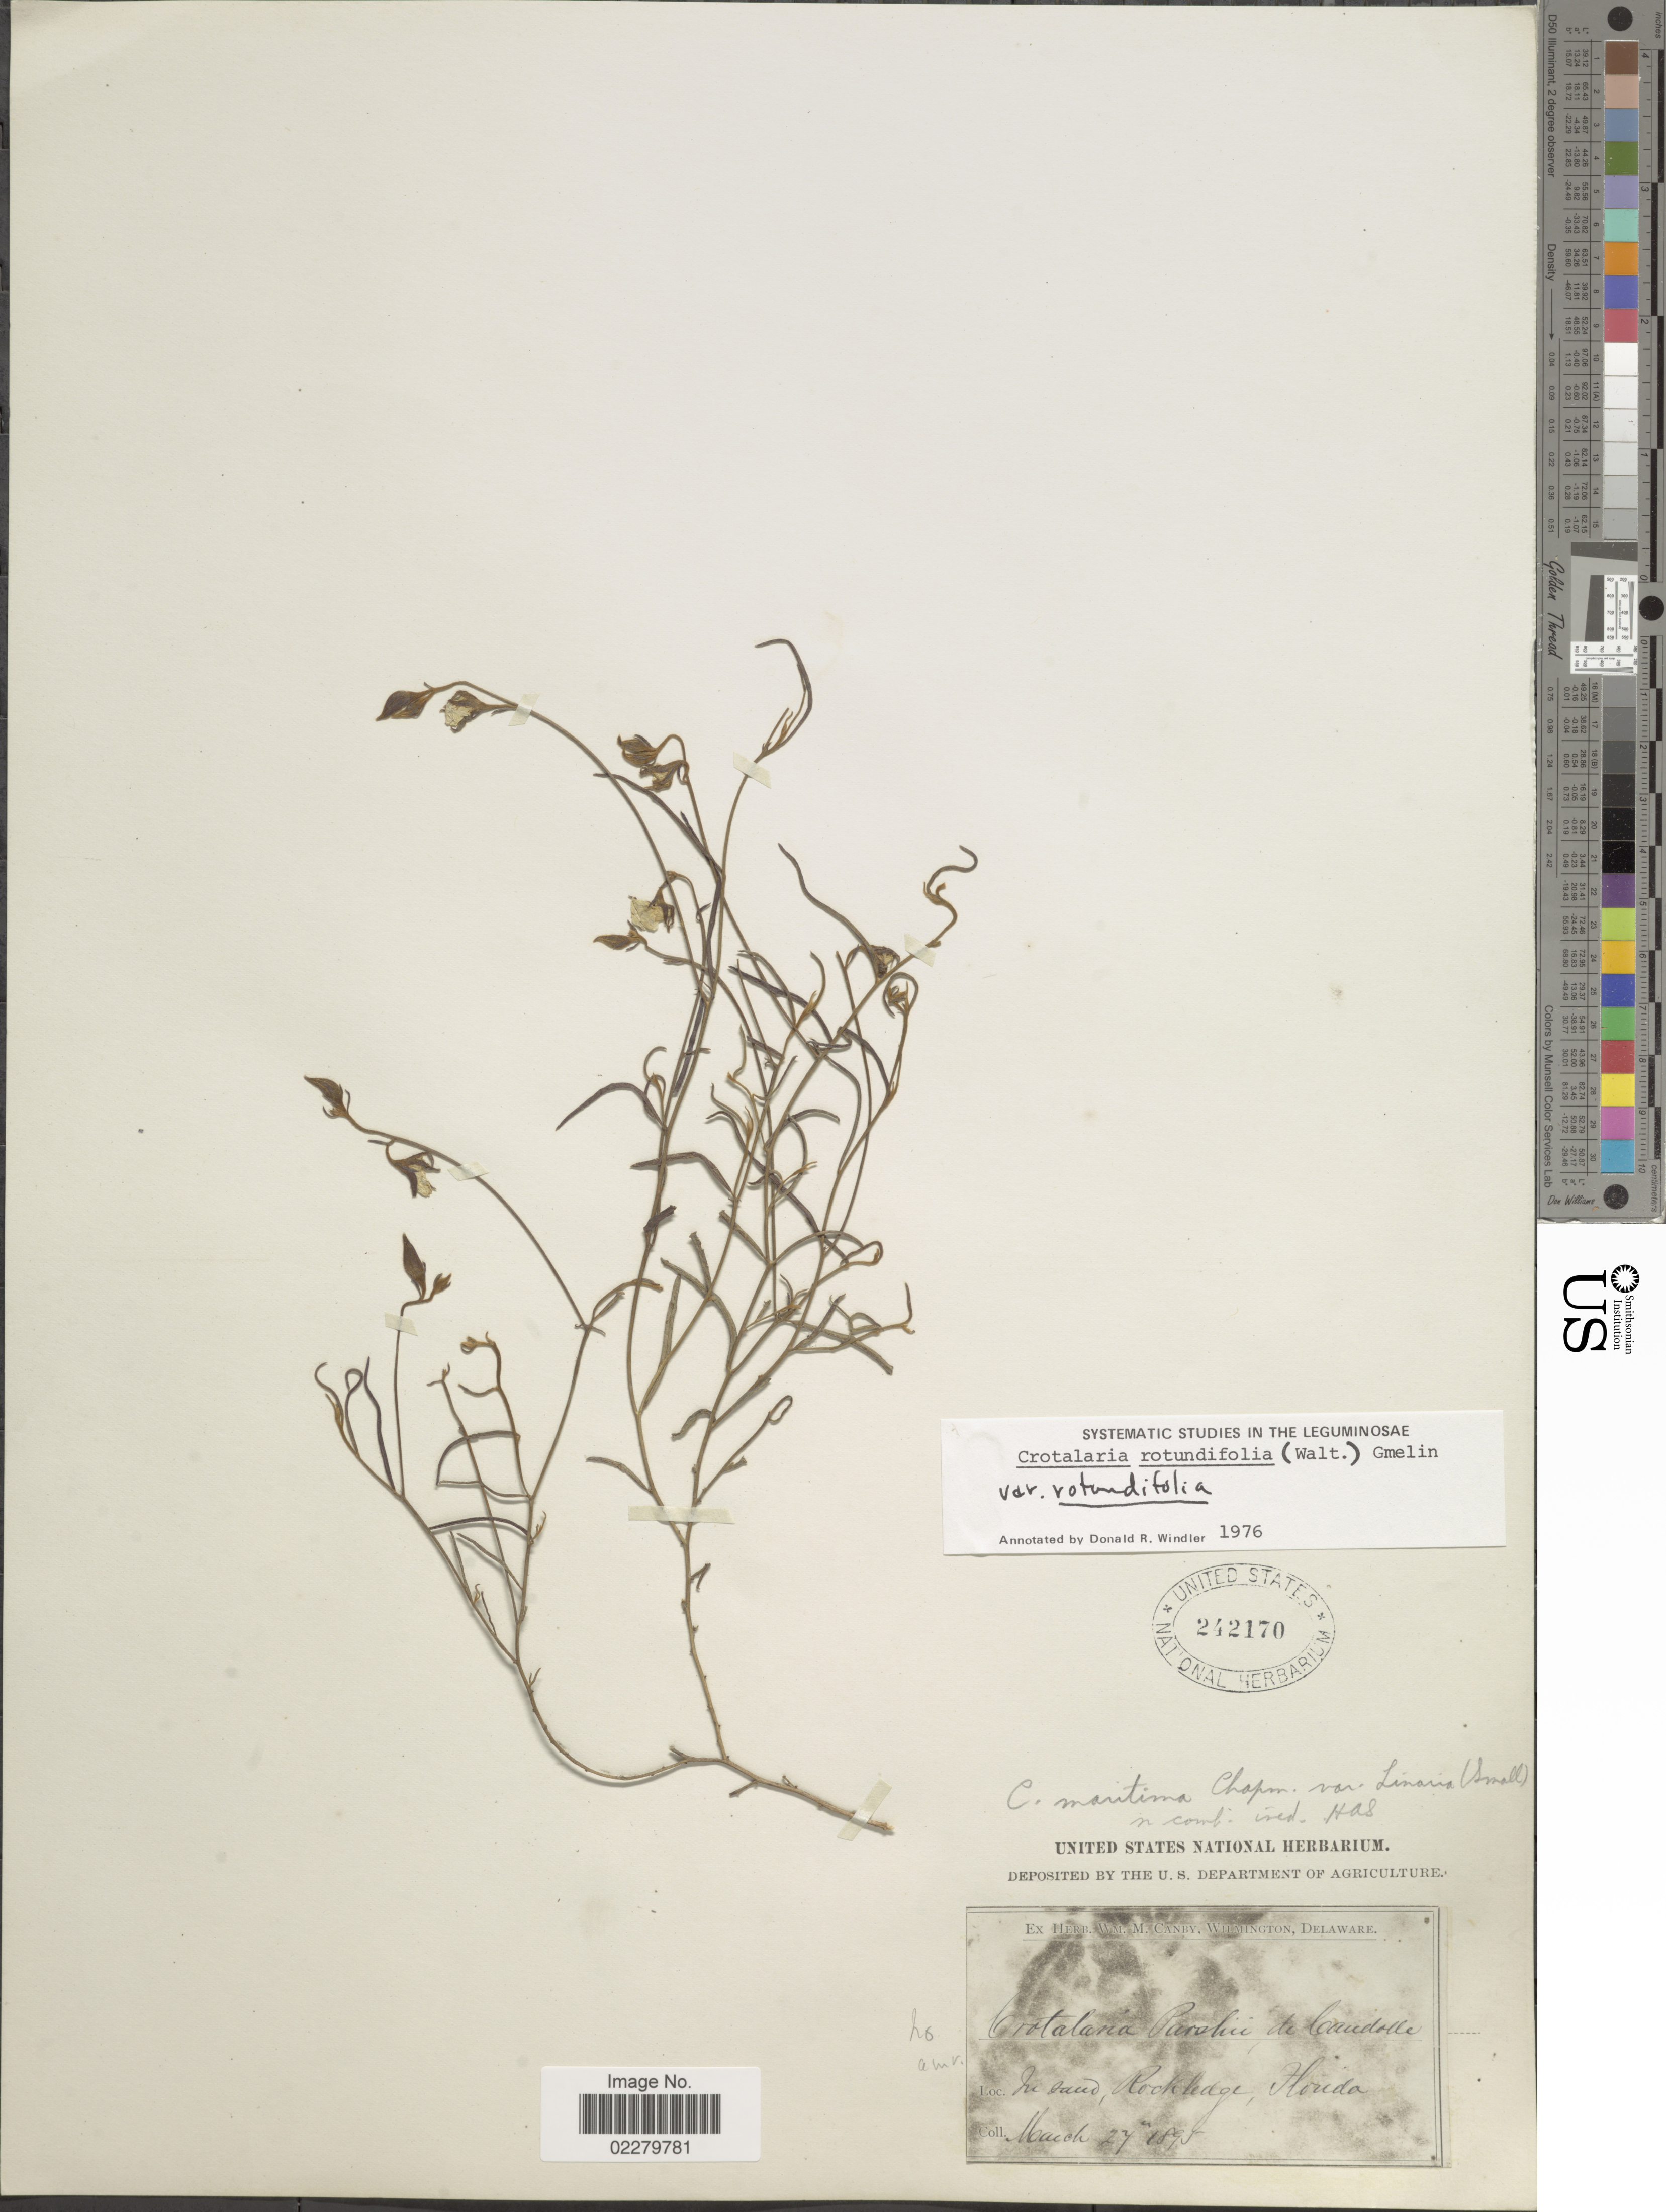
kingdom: Plantae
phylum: Tracheophyta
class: Magnoliopsida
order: Fabales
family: Fabaceae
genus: Crotalaria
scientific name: Crotalaria rotundifolia var. rotundifolia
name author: (Walter) J.F. Gmel.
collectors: W. M. Canby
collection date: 1895-03-27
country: United States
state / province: Florida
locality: In sand, Rockledge, Florida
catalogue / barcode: US 242170